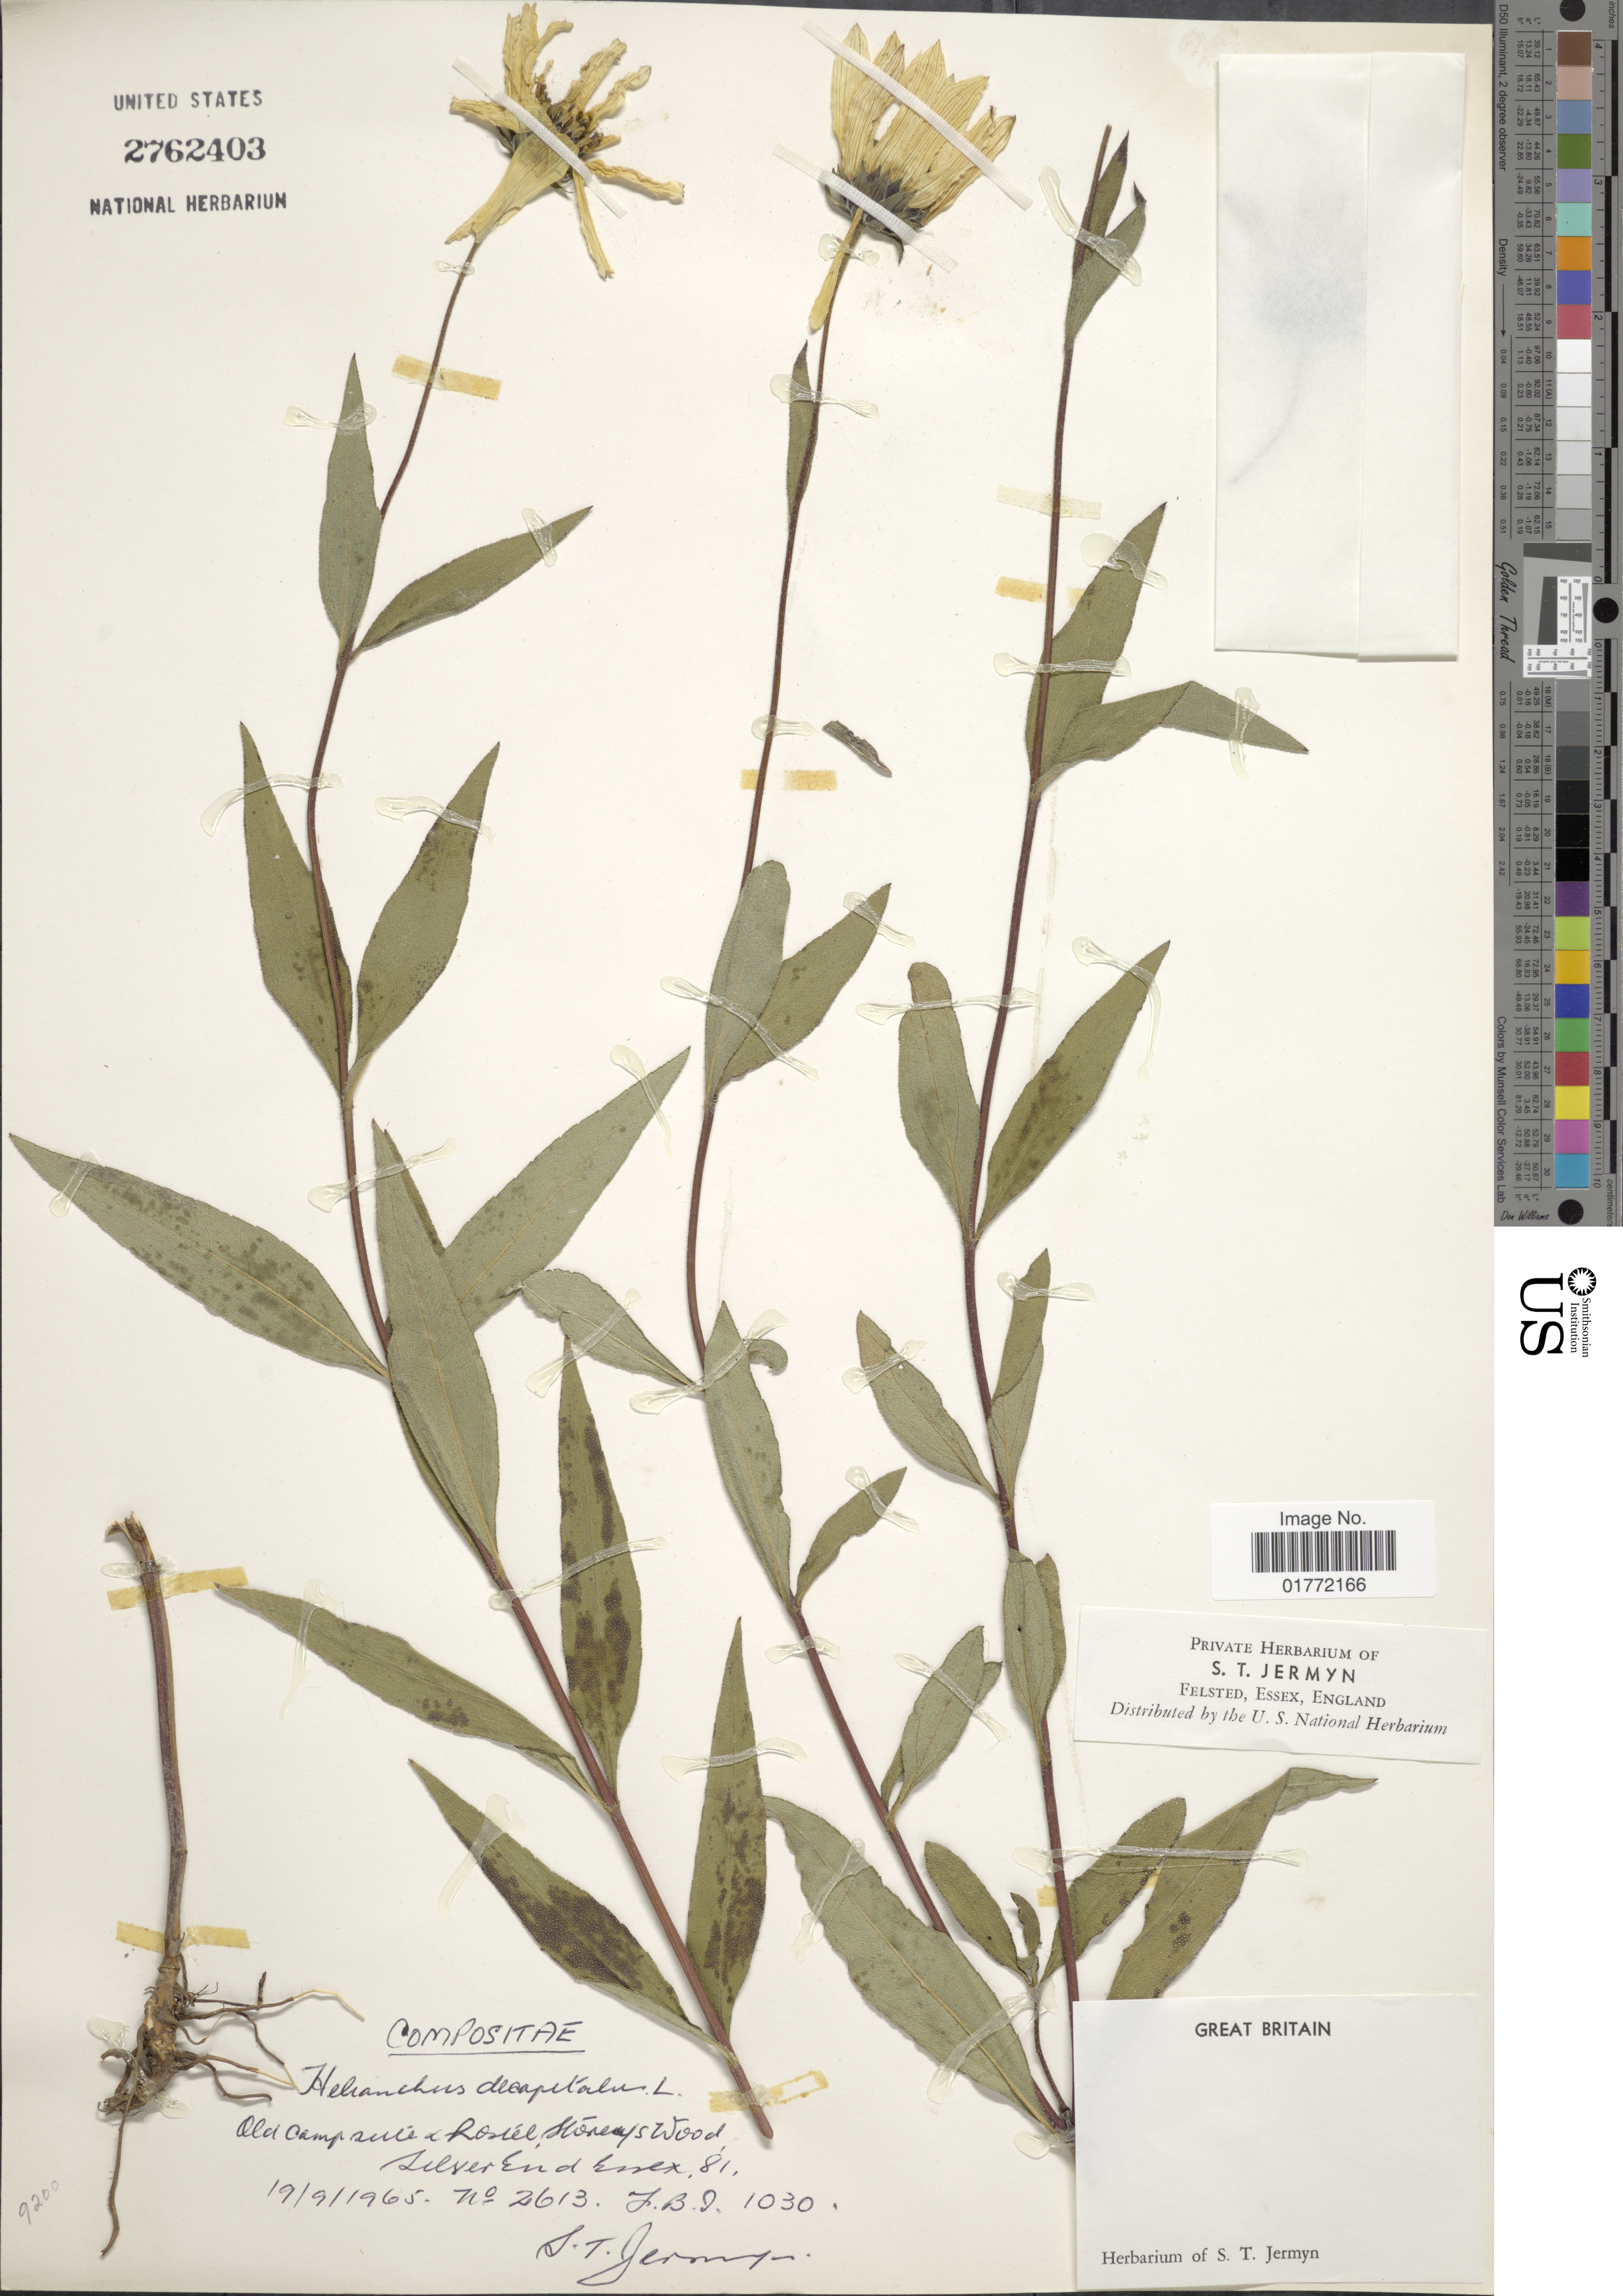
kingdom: Plantae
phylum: Tracheophyta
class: Magnoliopsida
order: Asterales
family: Asteraceae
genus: Helianthus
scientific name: Helianthus decapetalus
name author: L.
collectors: S. Jermyn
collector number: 2613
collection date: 1965-09-19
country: United Kingdom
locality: Great Britain, Old campsites Rosel Moneys Wood, Silver End Essex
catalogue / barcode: US 2762403